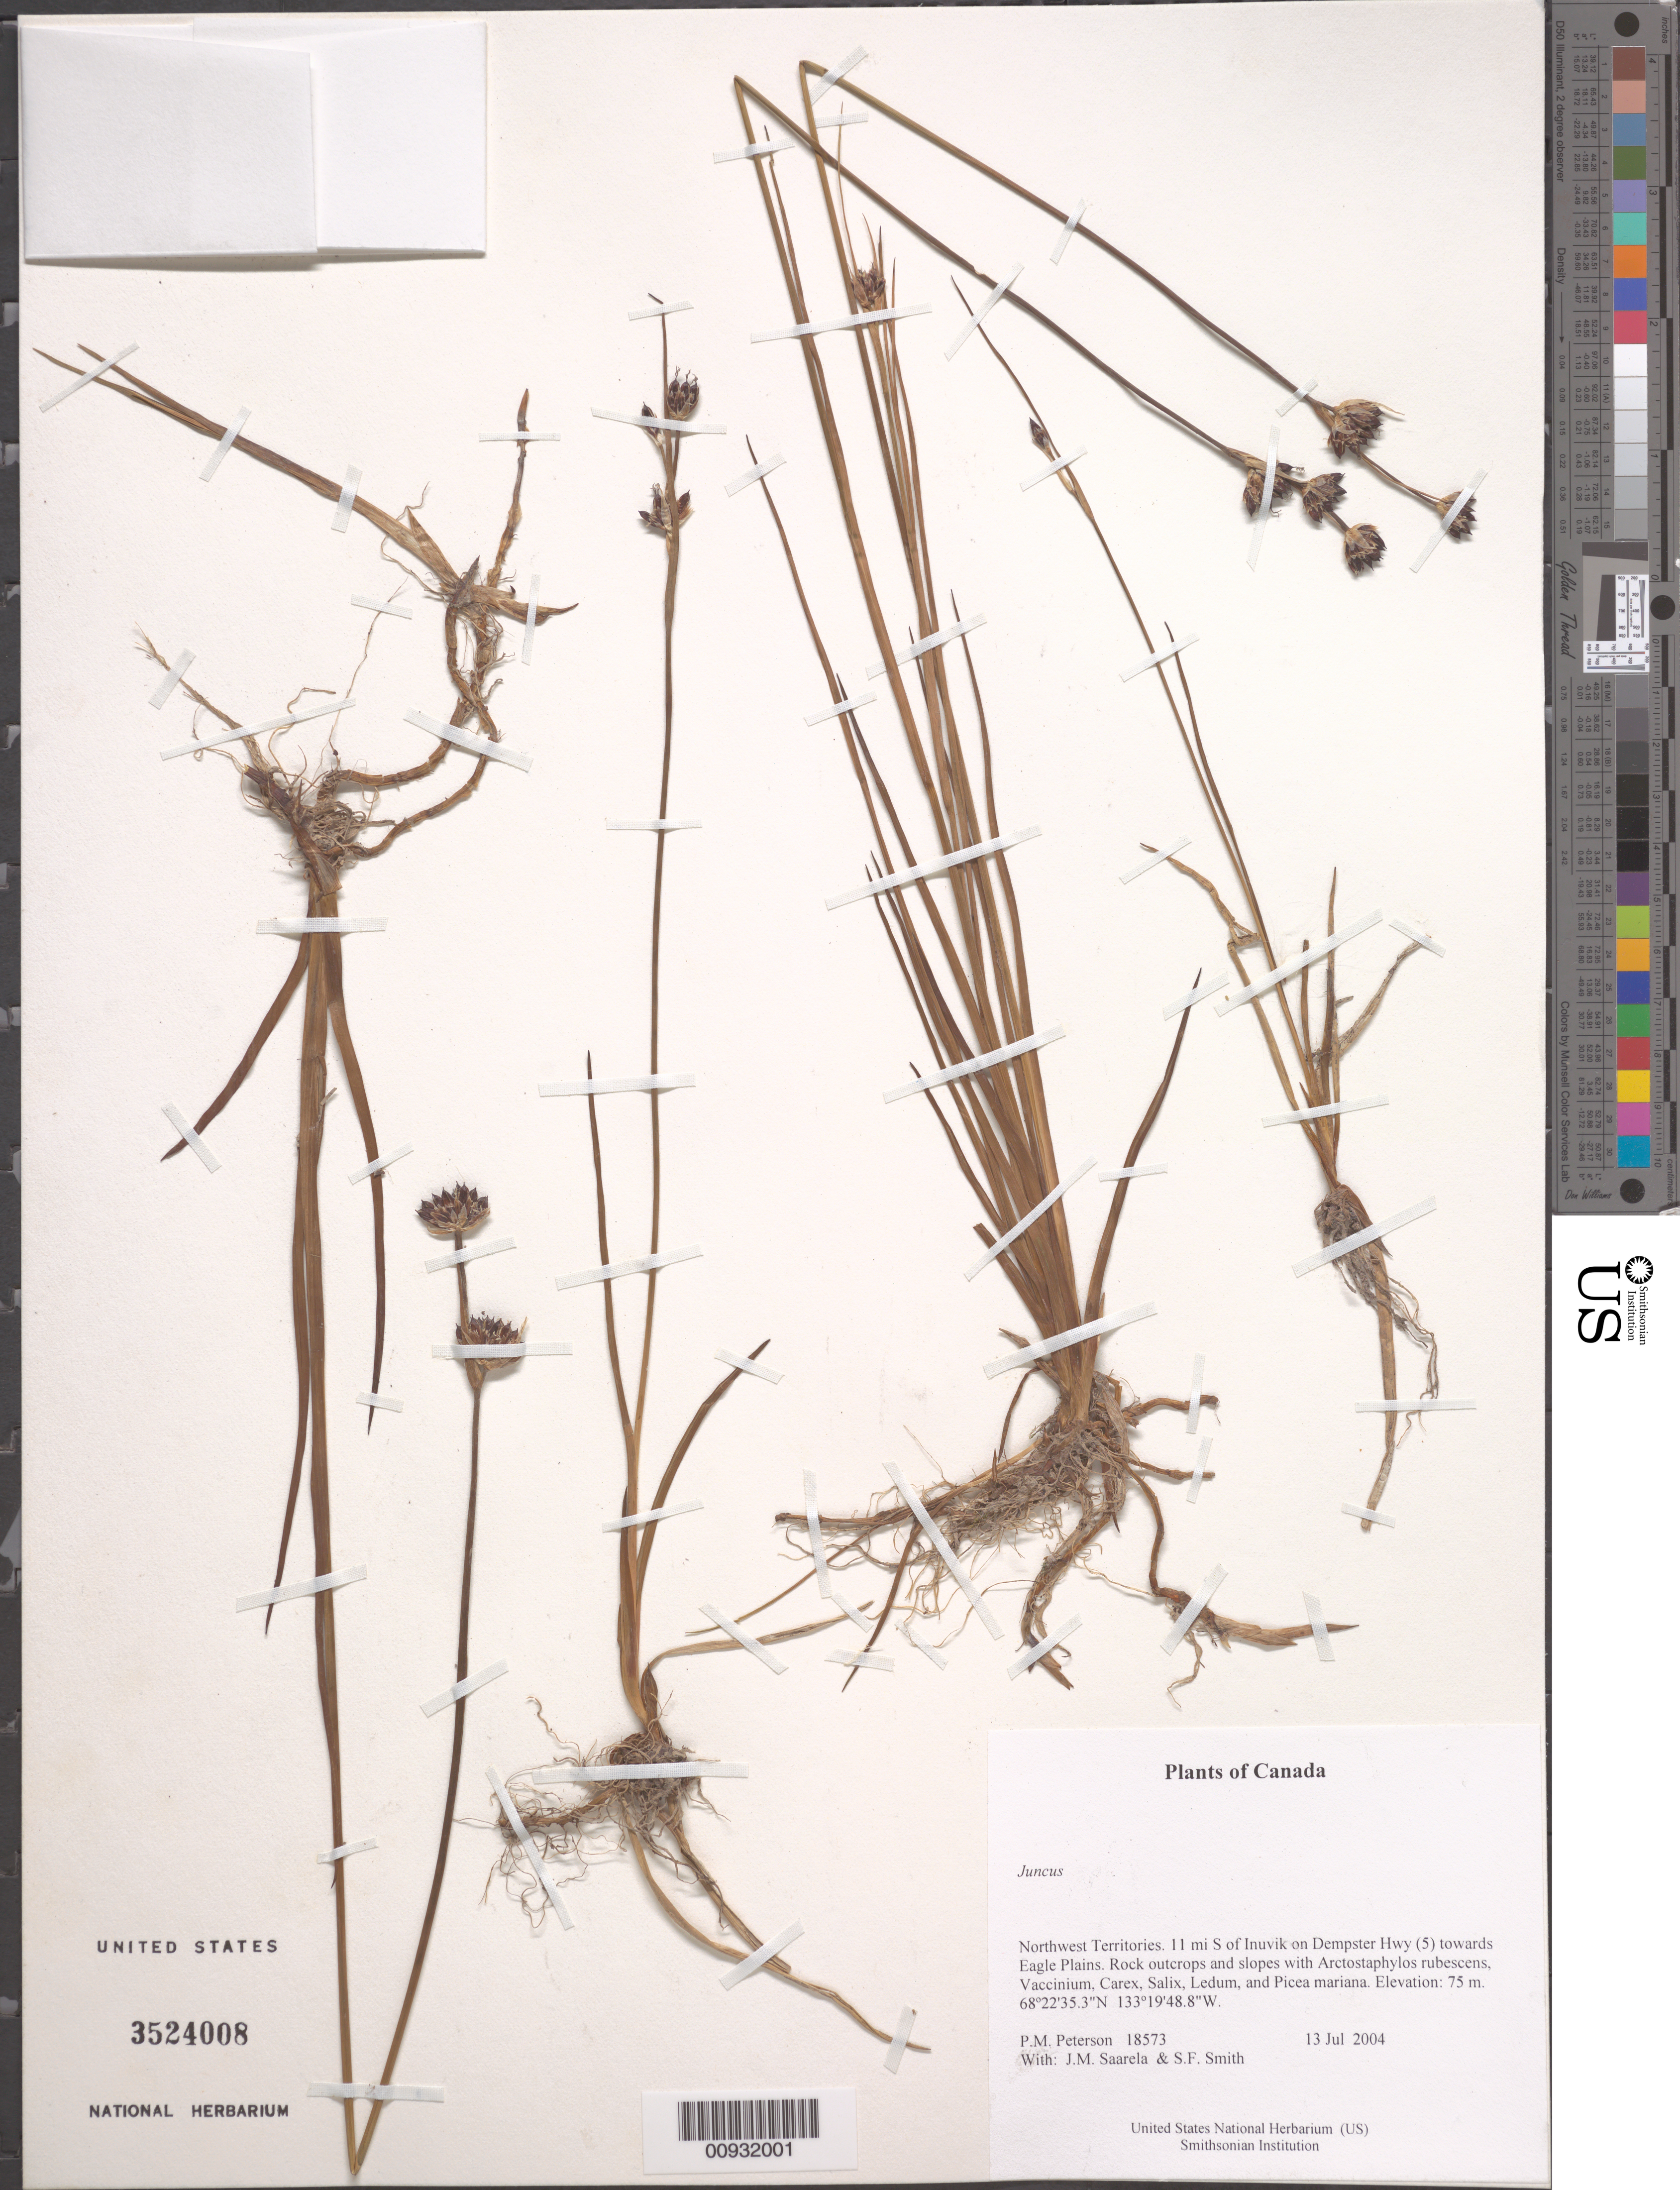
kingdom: Plantae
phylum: Tracheophyta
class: Liliopsida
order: Poales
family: Juncaceae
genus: Juncus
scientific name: Juncus sp.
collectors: P. M. Peterson, J. Saarela & S.F. Smith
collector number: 18573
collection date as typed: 13 Jul 2004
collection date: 2004-07-13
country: Canada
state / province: Northwest Territories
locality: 11 mi S of Inuvik on Dempster Hwy (5) towards Eagle Plains. Rock outcrops and slopes with Arctostaphylos rubescens, Vaccinium, Carex, Salix, Ledum, and Picea mariana.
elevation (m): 75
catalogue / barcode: US 3524008